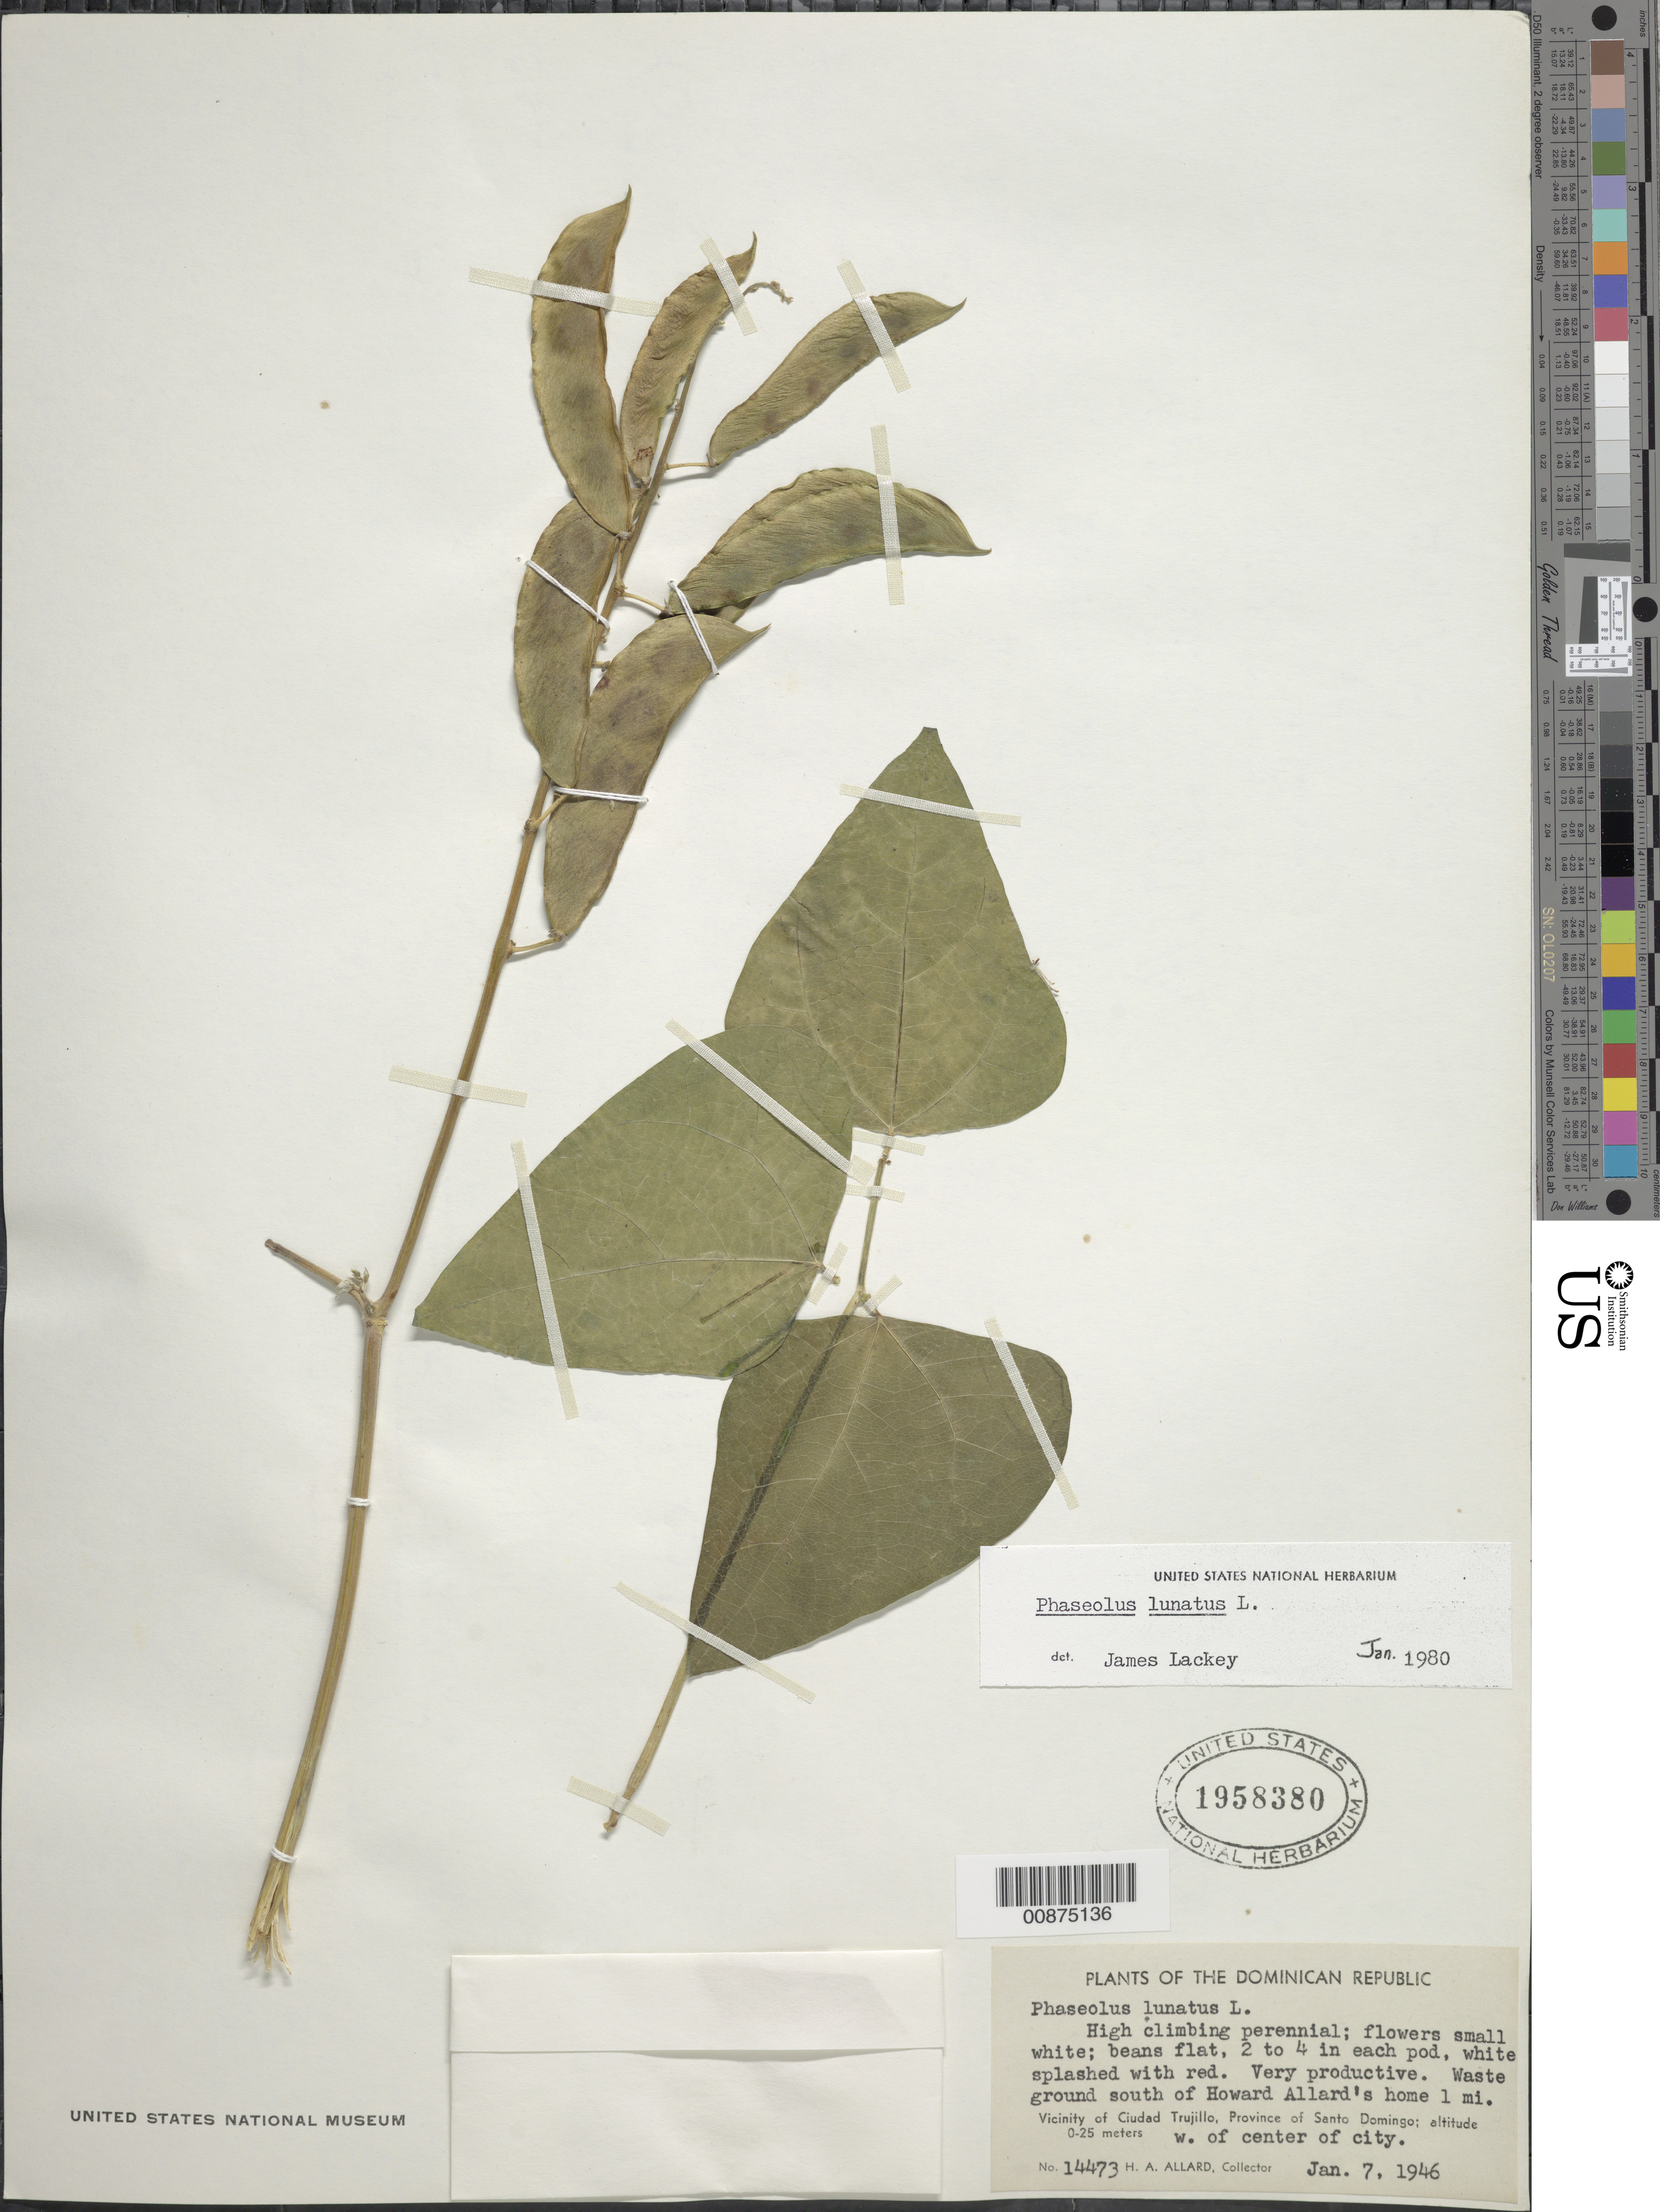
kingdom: Plantae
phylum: Tracheophyta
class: Magnoliopsida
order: Fabales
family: Fabaceae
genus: Phaseolus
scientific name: Phaseolus lunatus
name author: L.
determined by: Lackey, J.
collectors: H. A. Allard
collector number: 14473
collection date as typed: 07 Jan 1946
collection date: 1946-01-07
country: Dominican Republic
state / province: Distrito Nacional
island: Hispaniola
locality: Vicinity of Ciudad Trujillo, Province of Santo Domingo (obsolete). Waste ground south of Howard Allard's home, 1 mi. W of center of city.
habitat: Waste ground.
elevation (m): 0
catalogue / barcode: US 1958380